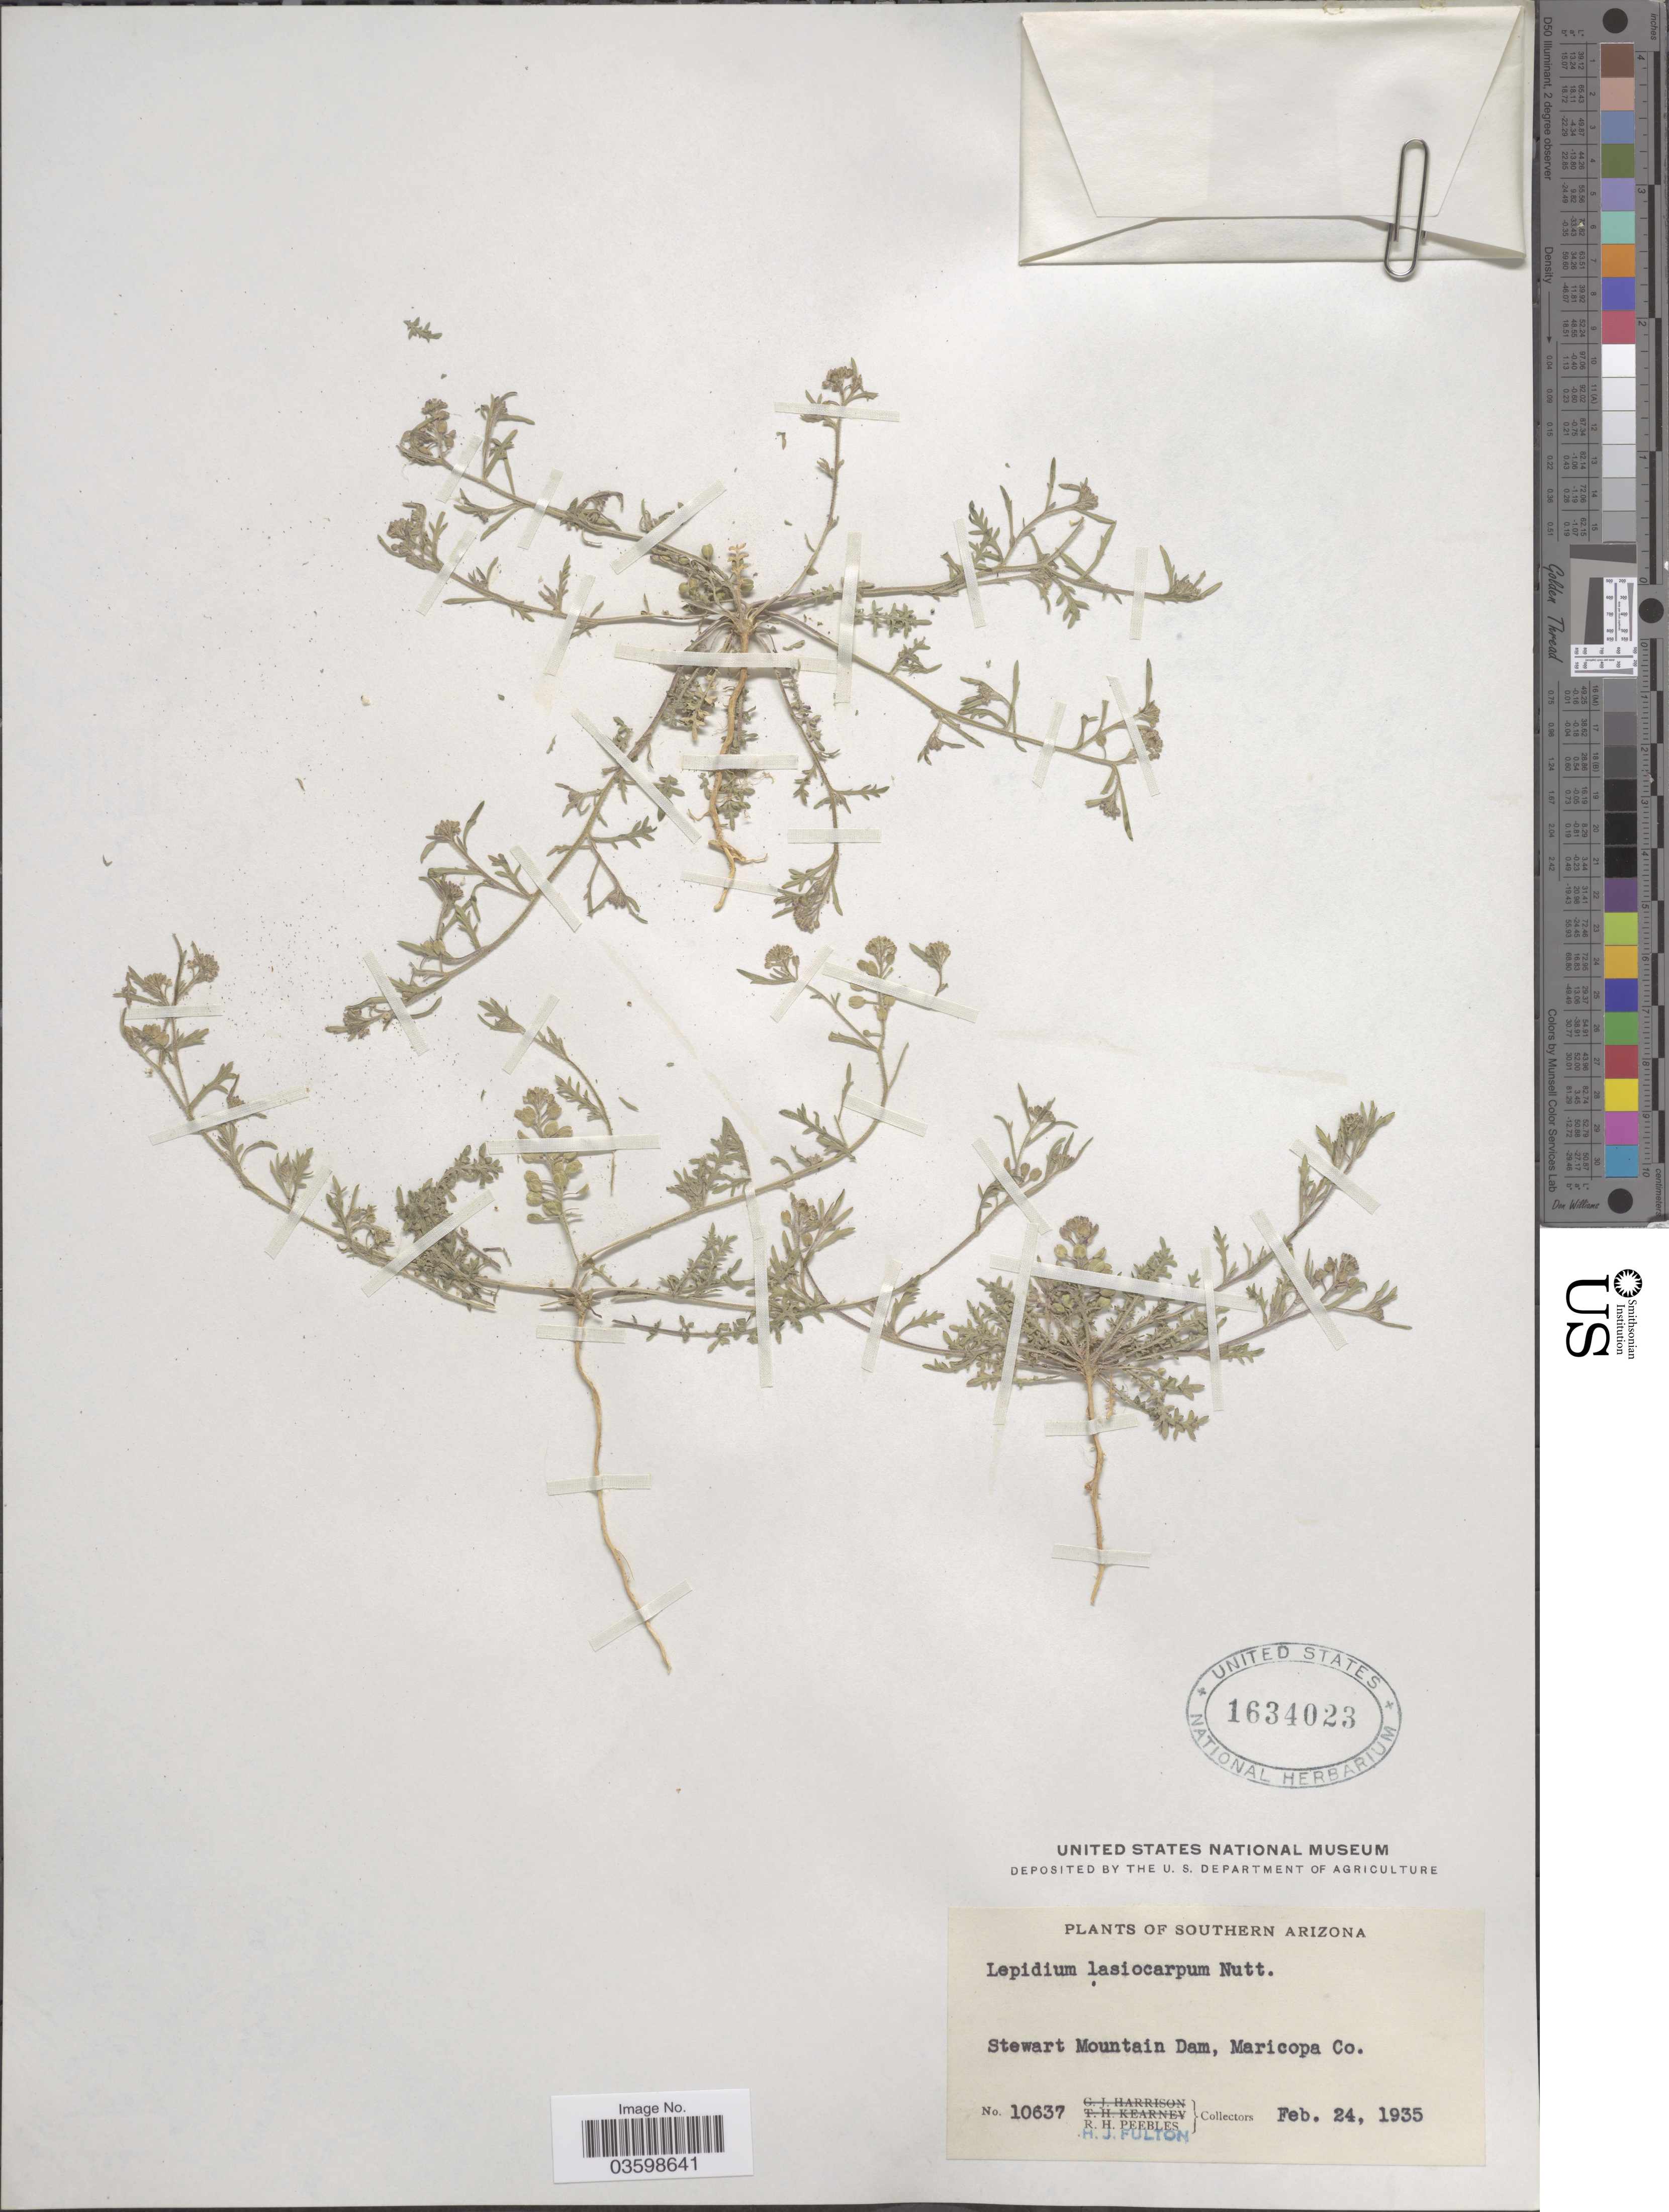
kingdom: Plantae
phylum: Tracheophyta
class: Magnoliopsida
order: Brassicales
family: Brassicaceae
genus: Lepidium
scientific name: Lepidium lasiocarpum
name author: Nutt.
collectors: R. H. Peebles & H. Fulton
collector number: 10637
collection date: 1935-02-24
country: United States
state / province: Arizona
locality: Southern Arizona. Stewart Mountain Dam, Maricopa Co.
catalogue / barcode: US 1634023